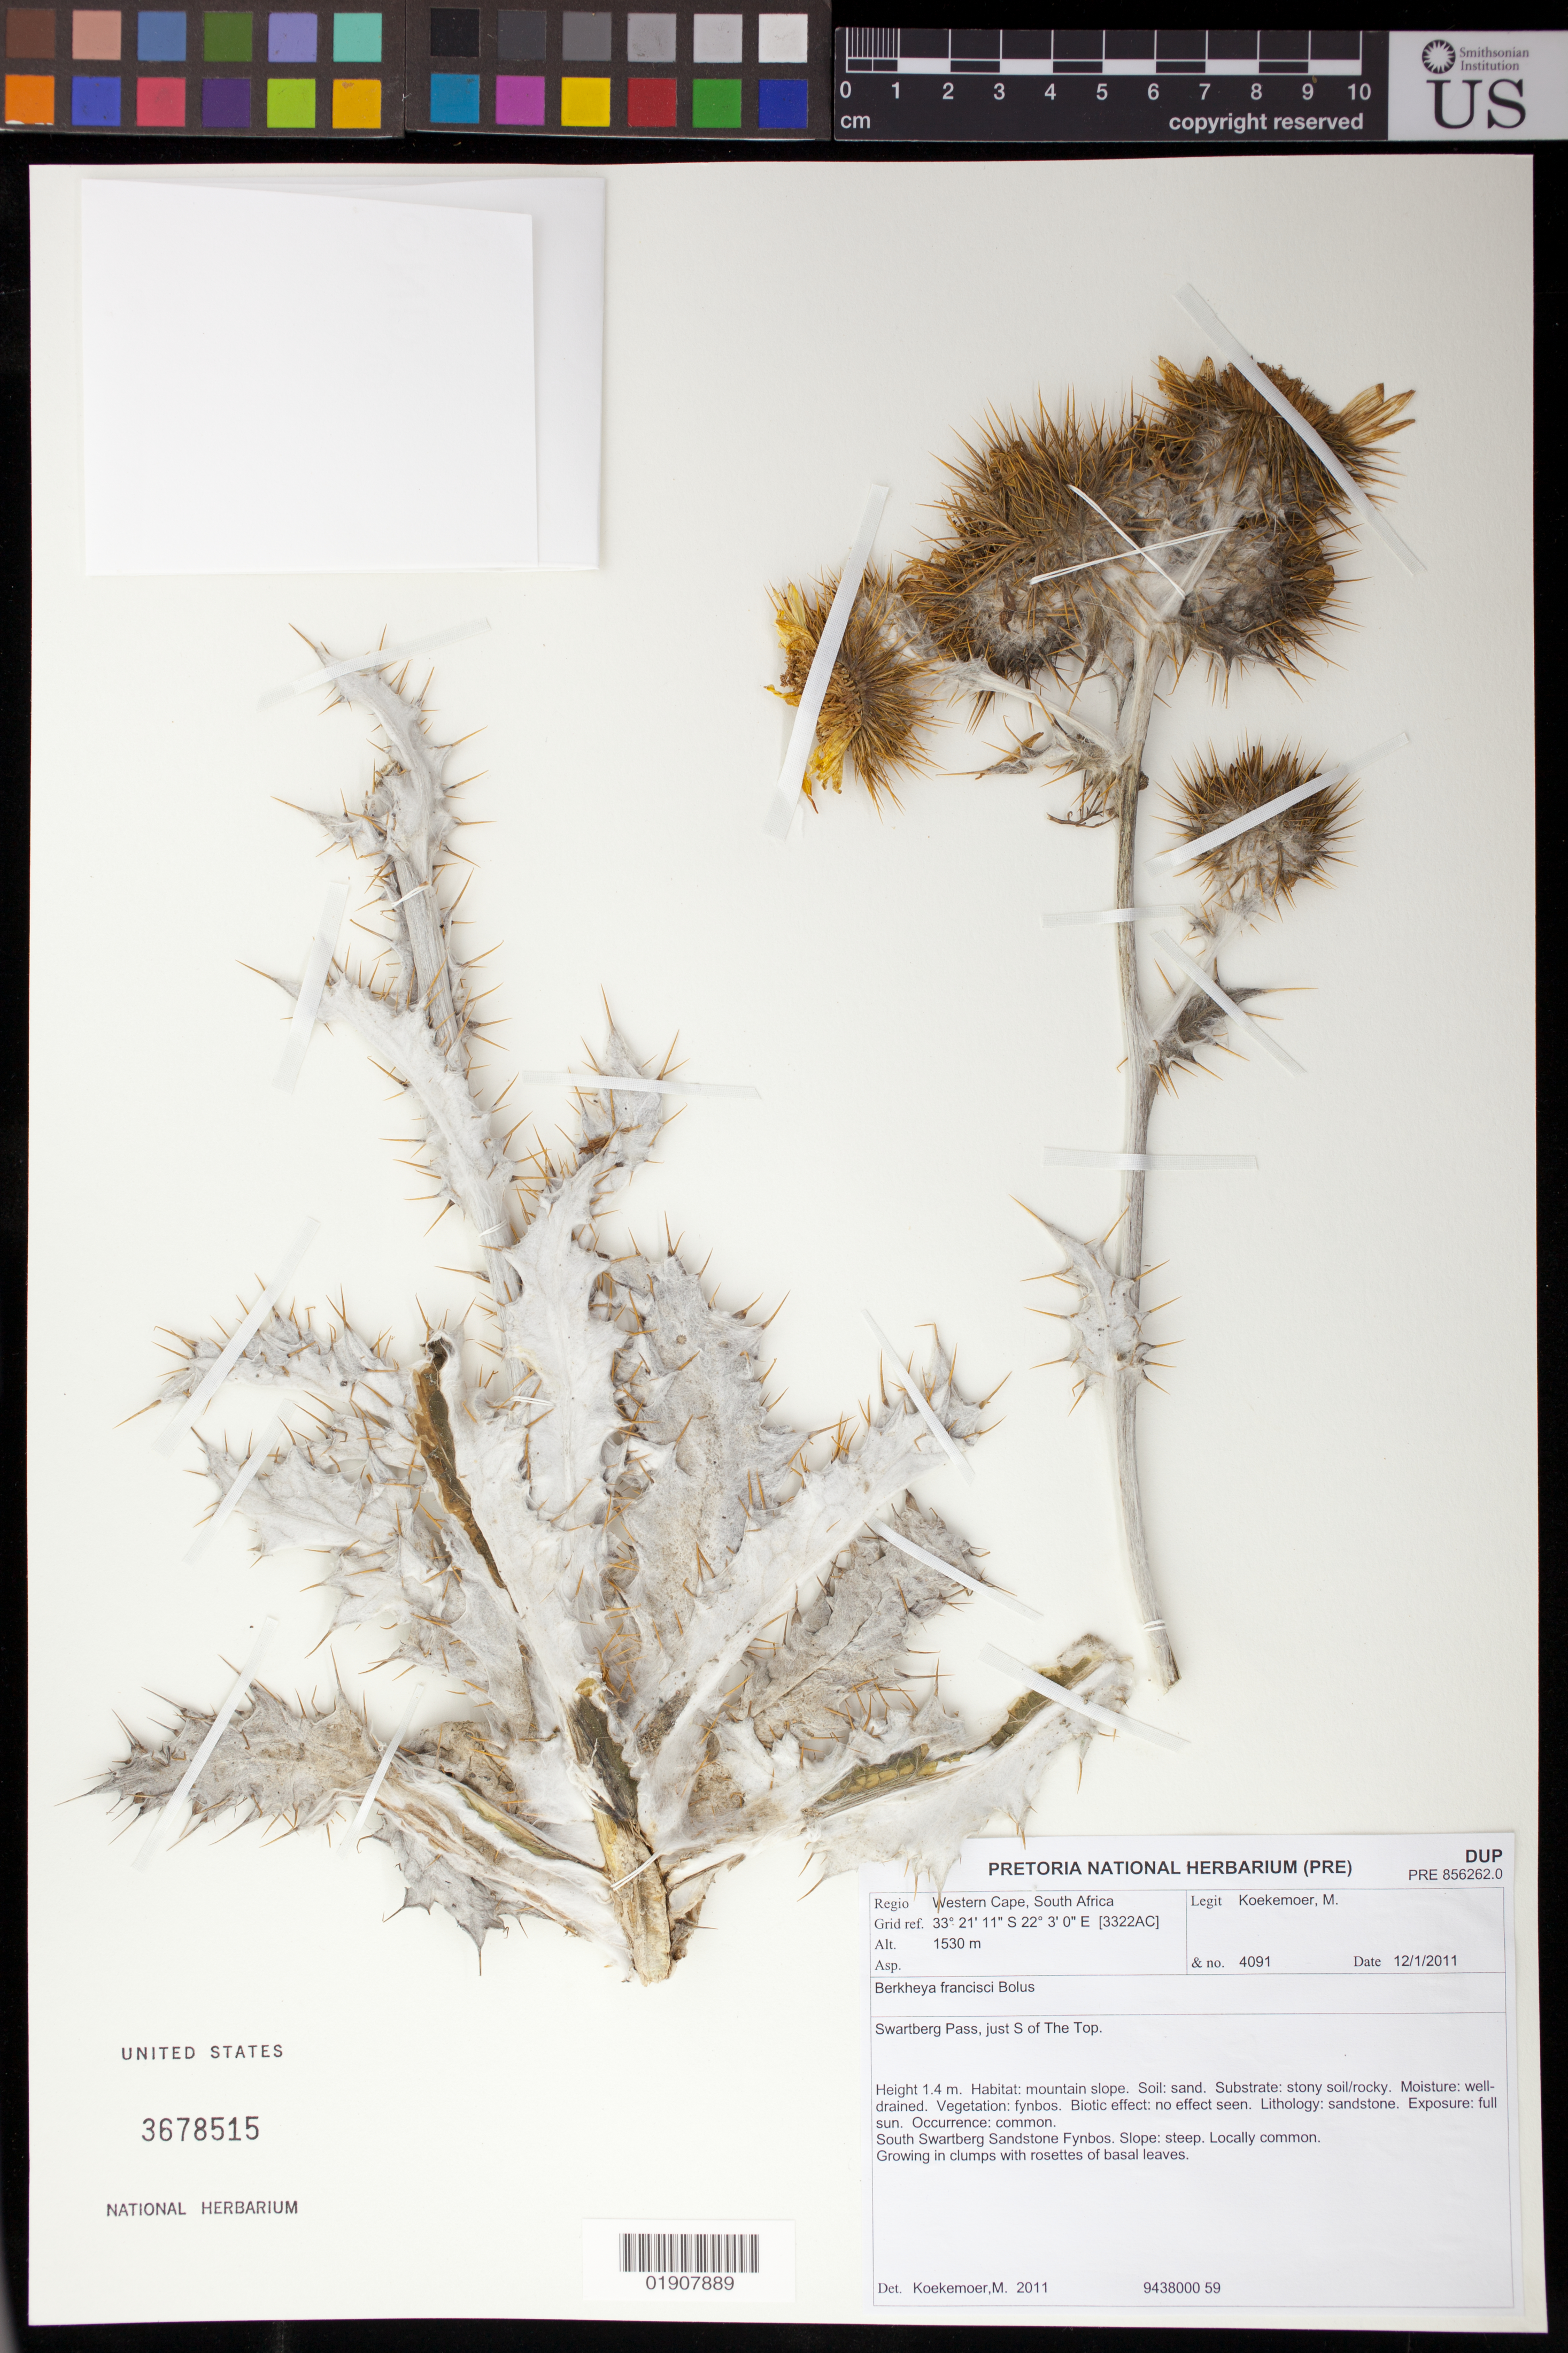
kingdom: Plantae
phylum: Tracheophyta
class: Magnoliopsida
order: Asterales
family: Asteraceae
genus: Berkheya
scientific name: Berkheya francisci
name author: Bolus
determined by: Koekemoer, M.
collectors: M. Koekemoer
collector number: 4091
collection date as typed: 12 Jan 2011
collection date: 2011-01-12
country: South Africa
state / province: Western Cape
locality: Swartberg Pass, just S of The Top.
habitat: Mountain slope.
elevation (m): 1530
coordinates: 33 21 11 S, 22 3 0 E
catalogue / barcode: US 3678515